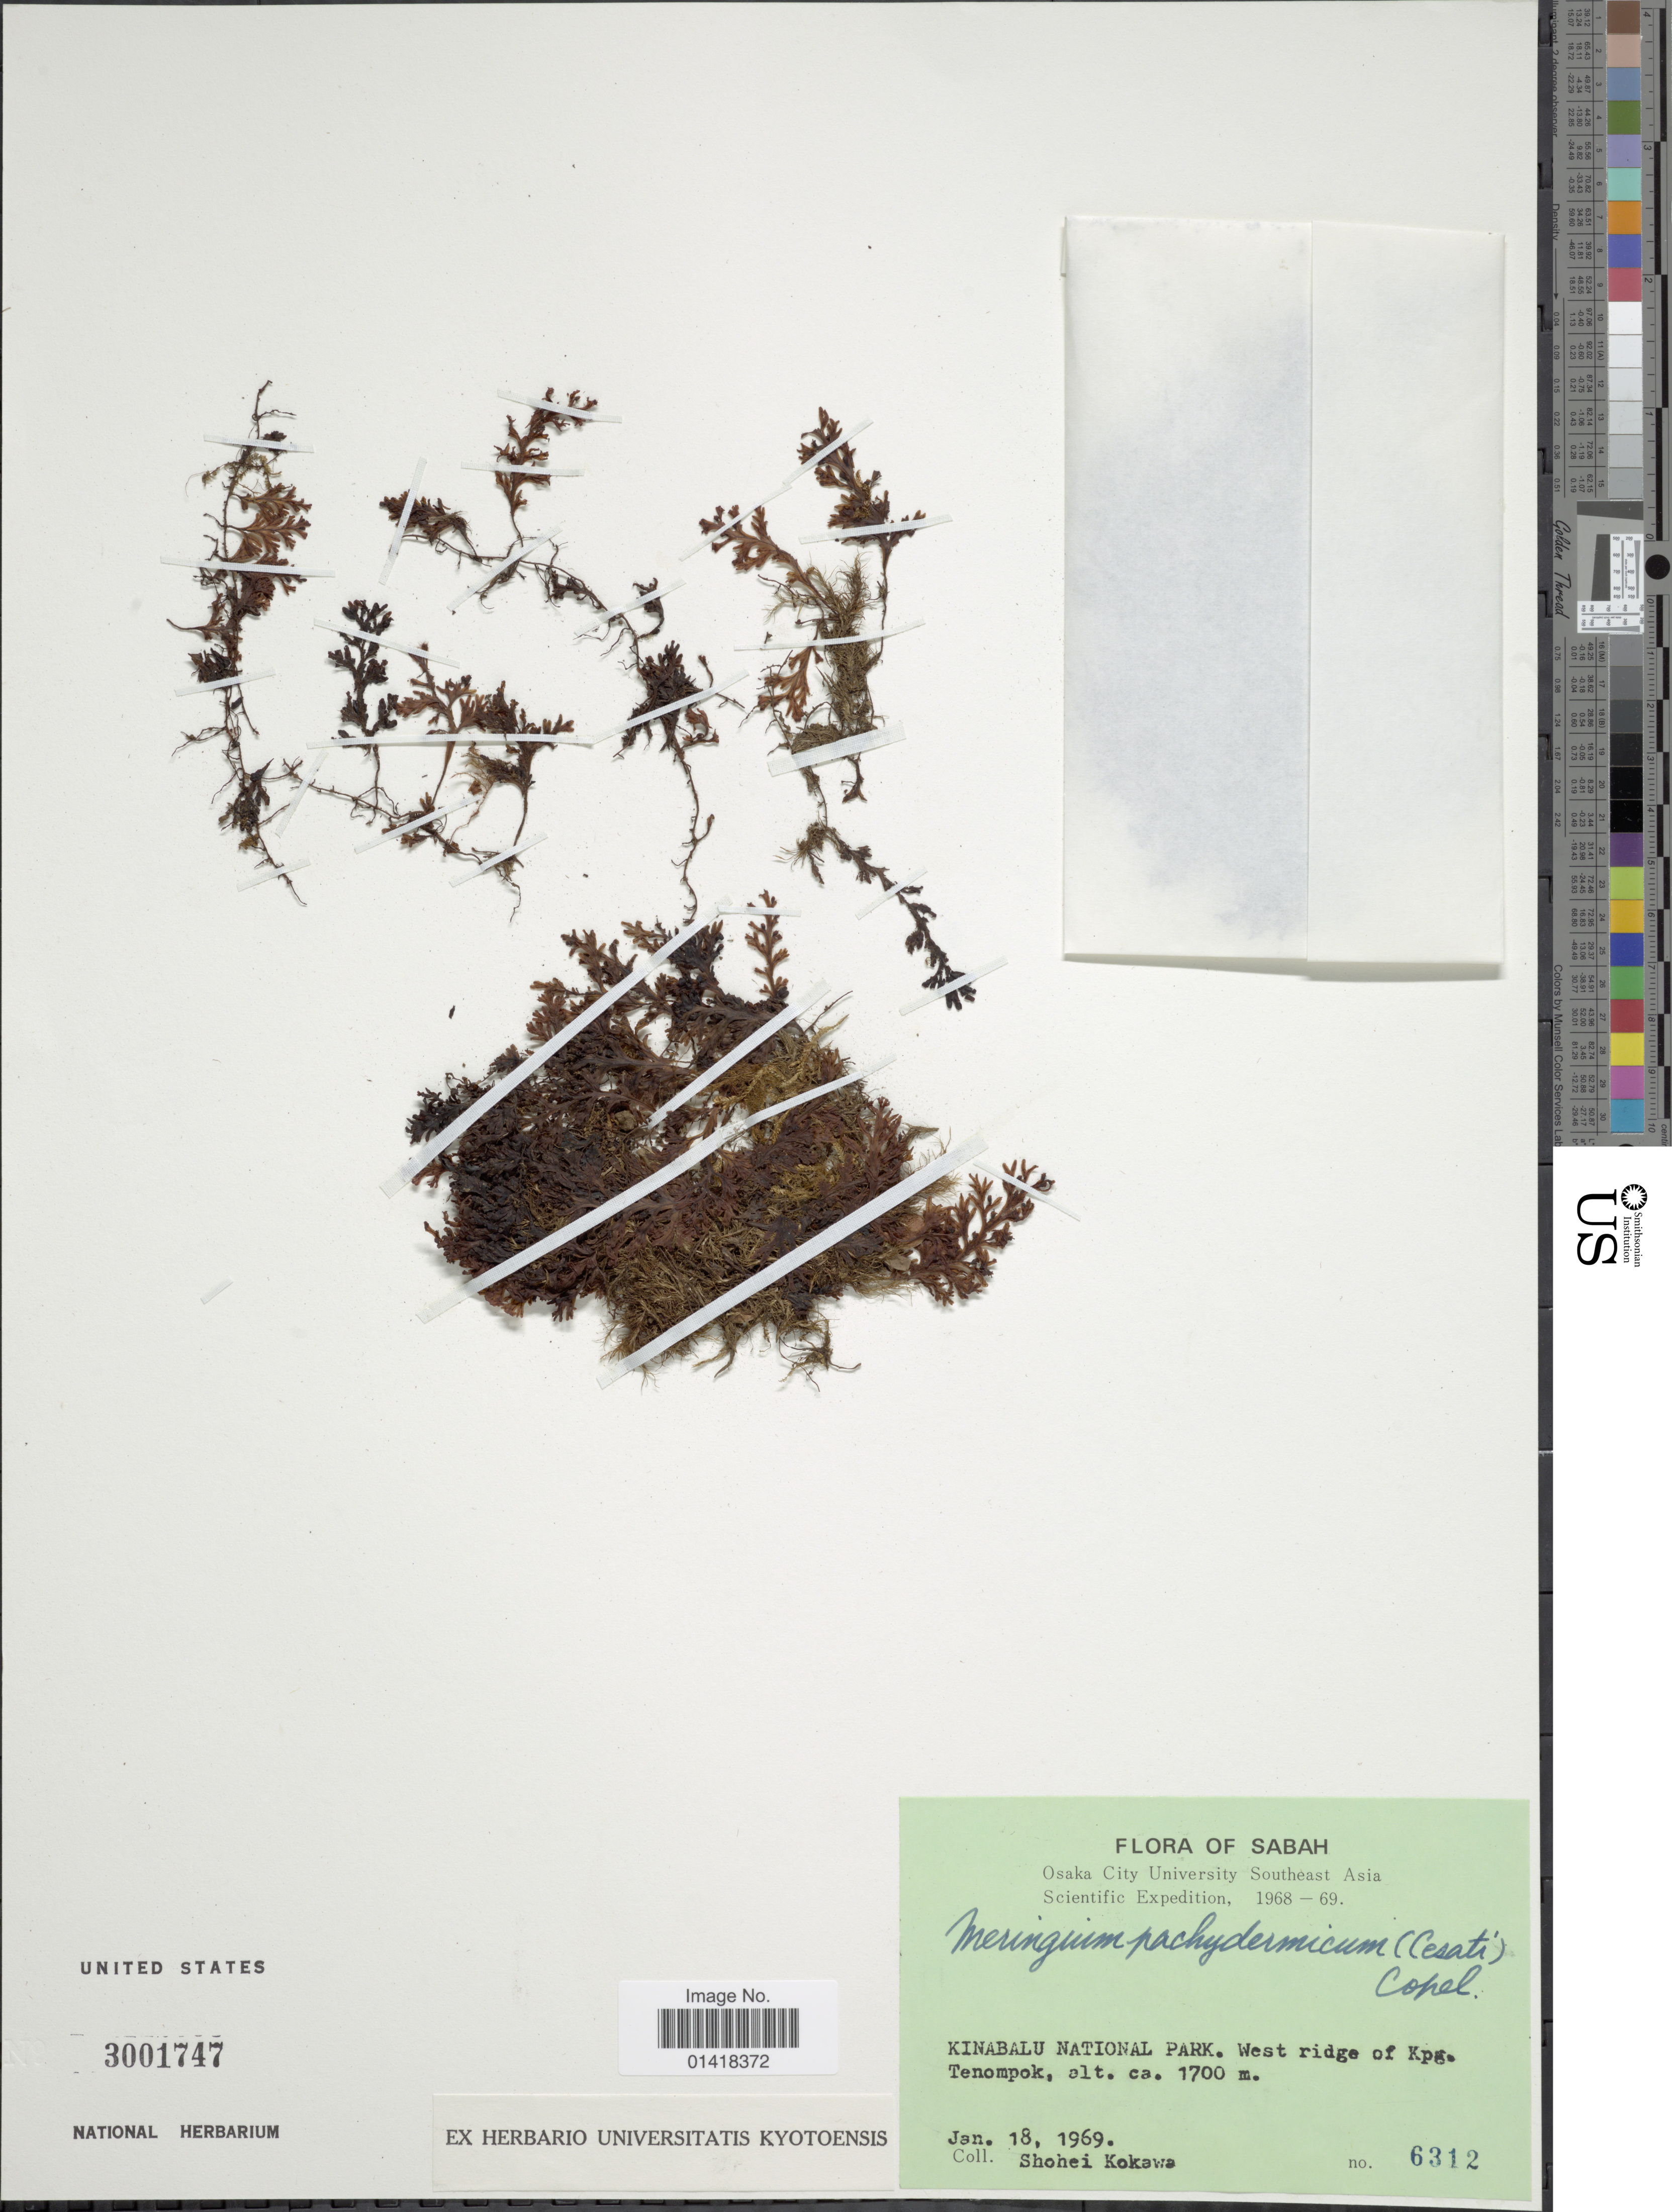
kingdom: Plantae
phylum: Tracheophyta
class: Polypodiopsida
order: Hymenophyllales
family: Hymenophyllaceae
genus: Hymenophyllum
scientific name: Hymenophyllum pachydermicum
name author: Ces.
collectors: S. Kokawa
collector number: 6312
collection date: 1969-01-18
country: Malaysia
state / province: Sabah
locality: Kinabalu National Park. West ridge of Kpg. Tenompok [interpreted]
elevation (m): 1700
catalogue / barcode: US 3001747